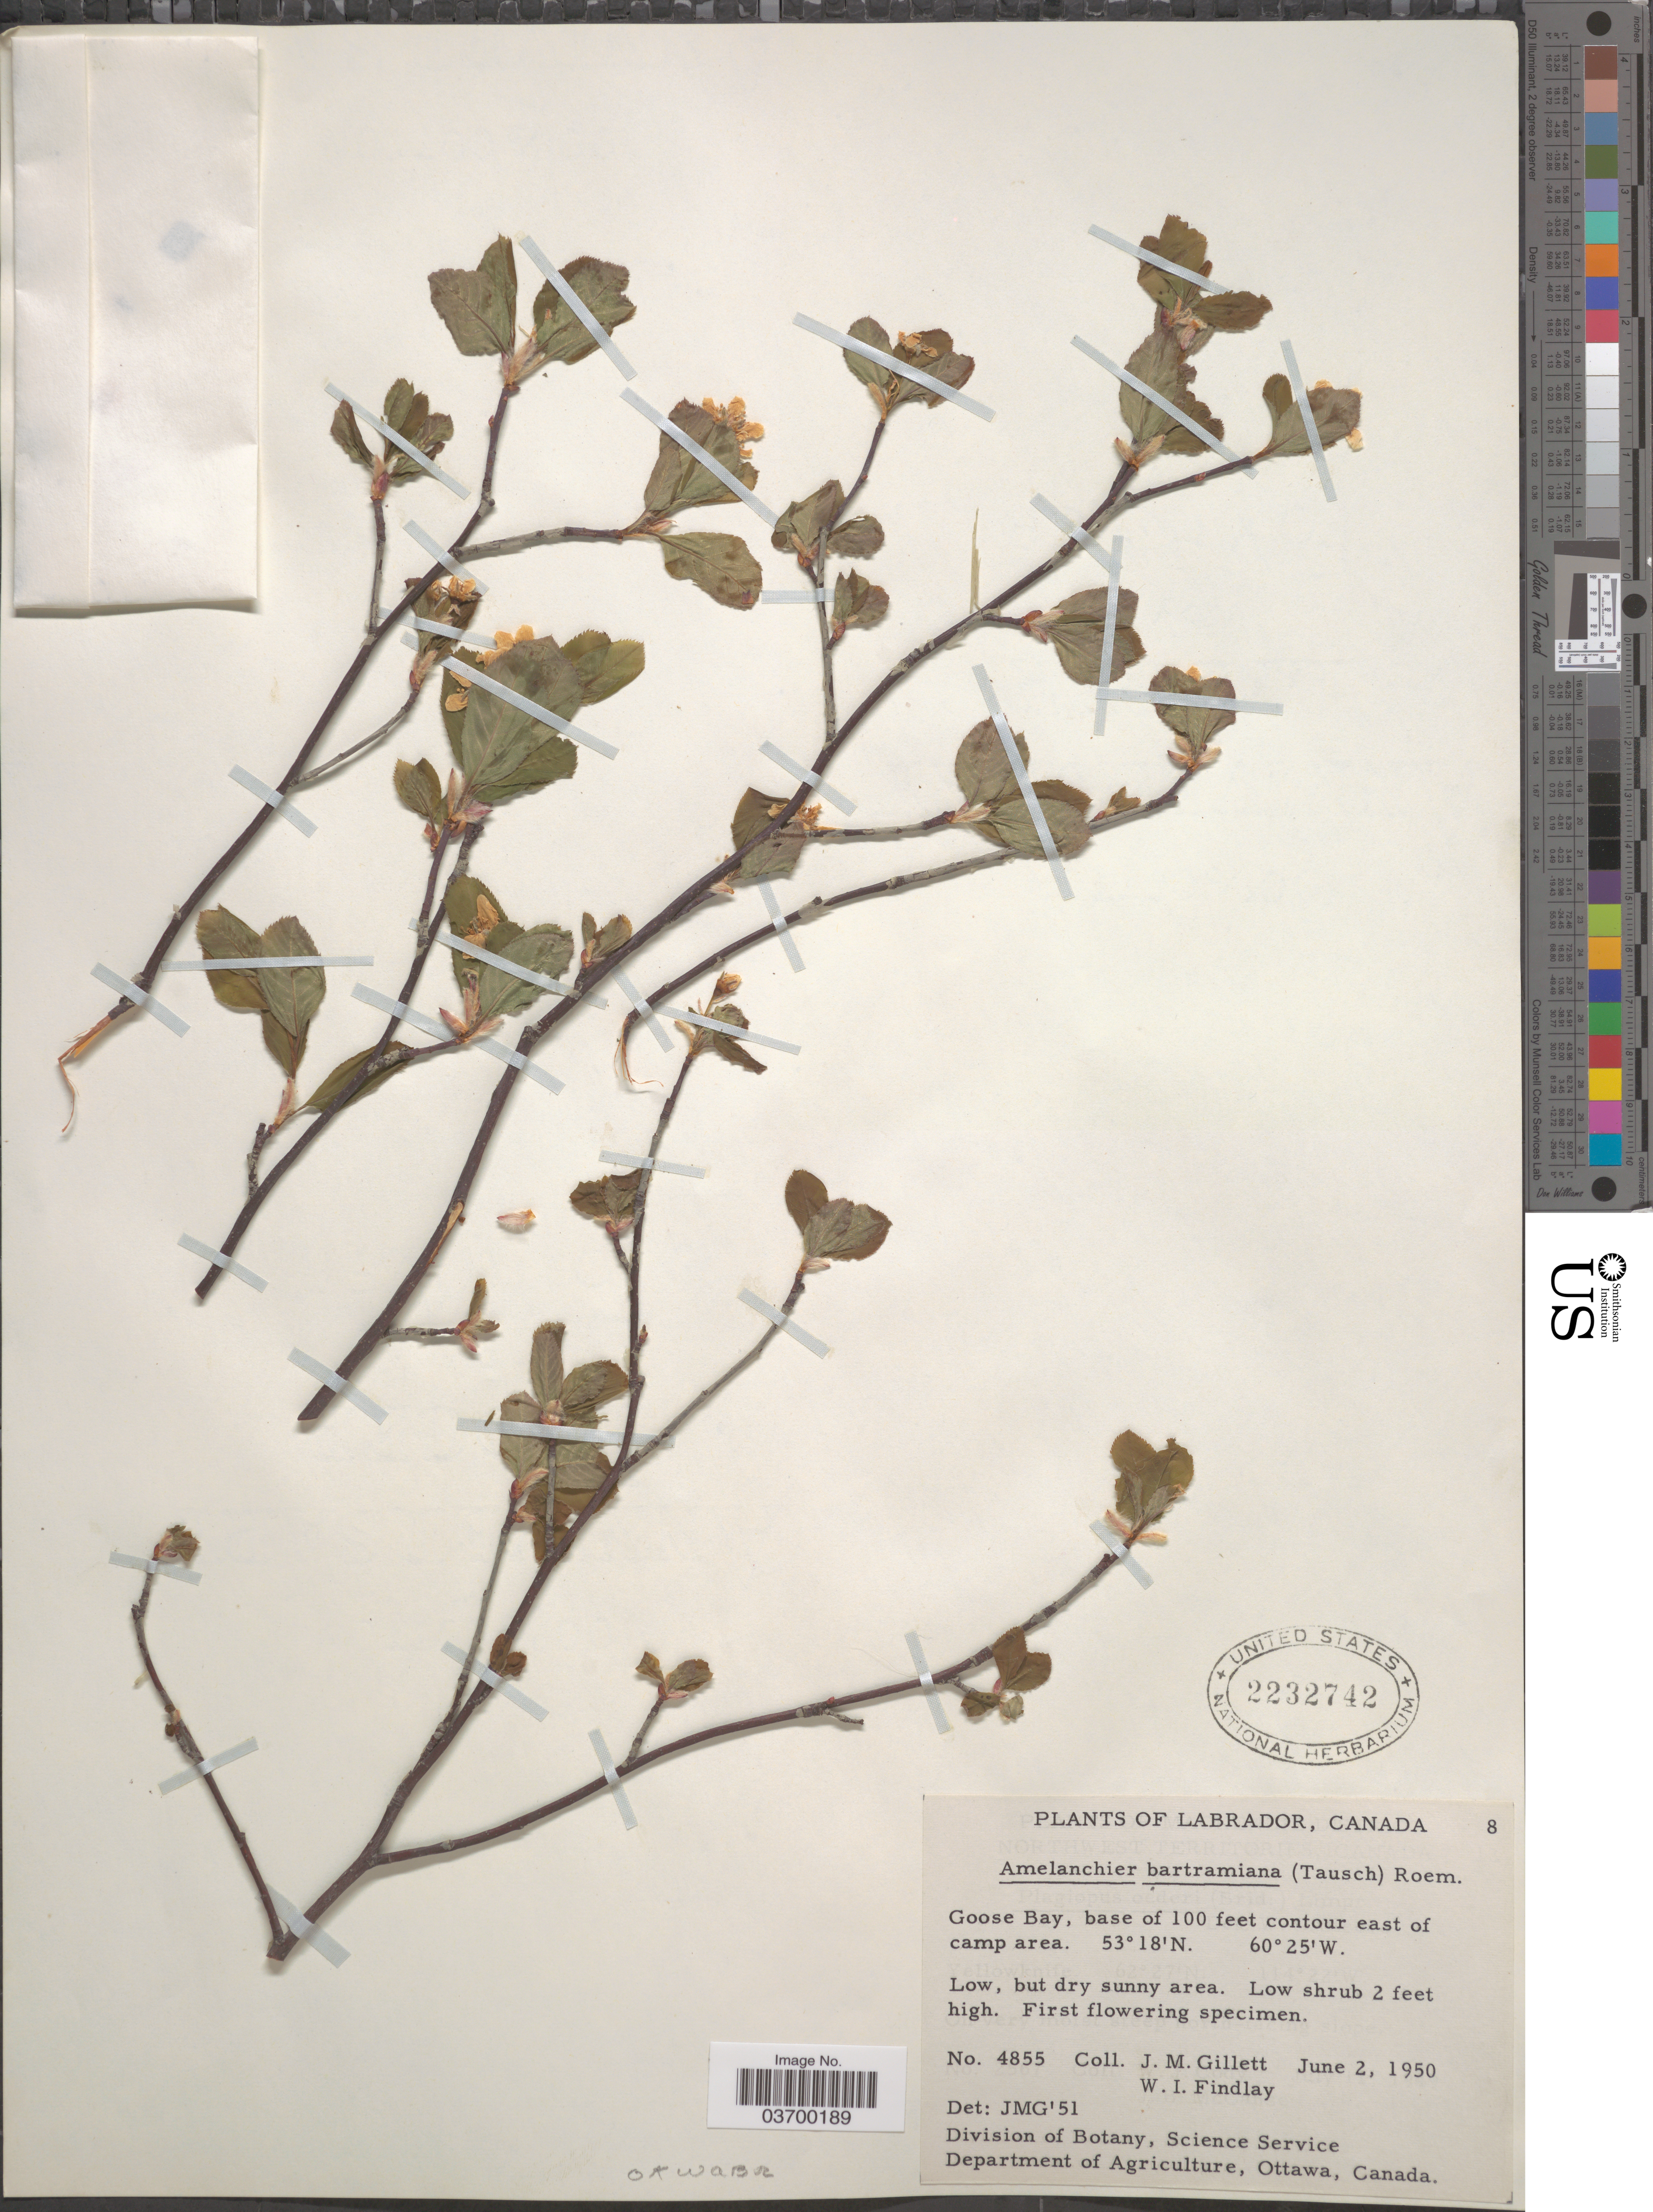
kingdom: Plantae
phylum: Tracheophyta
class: Magnoliopsida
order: Rosales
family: Rosaceae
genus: Amelanchier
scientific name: Amelanchier bartramiana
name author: (Tausch) M. Roem.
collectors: J. M. Gillet & W. Findlay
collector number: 4855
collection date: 1950-06-02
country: Canada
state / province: Newfoundland and Labrador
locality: Labrador. Goose Bay, base of 100 feet contour east of camp area.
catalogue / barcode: US 2232742